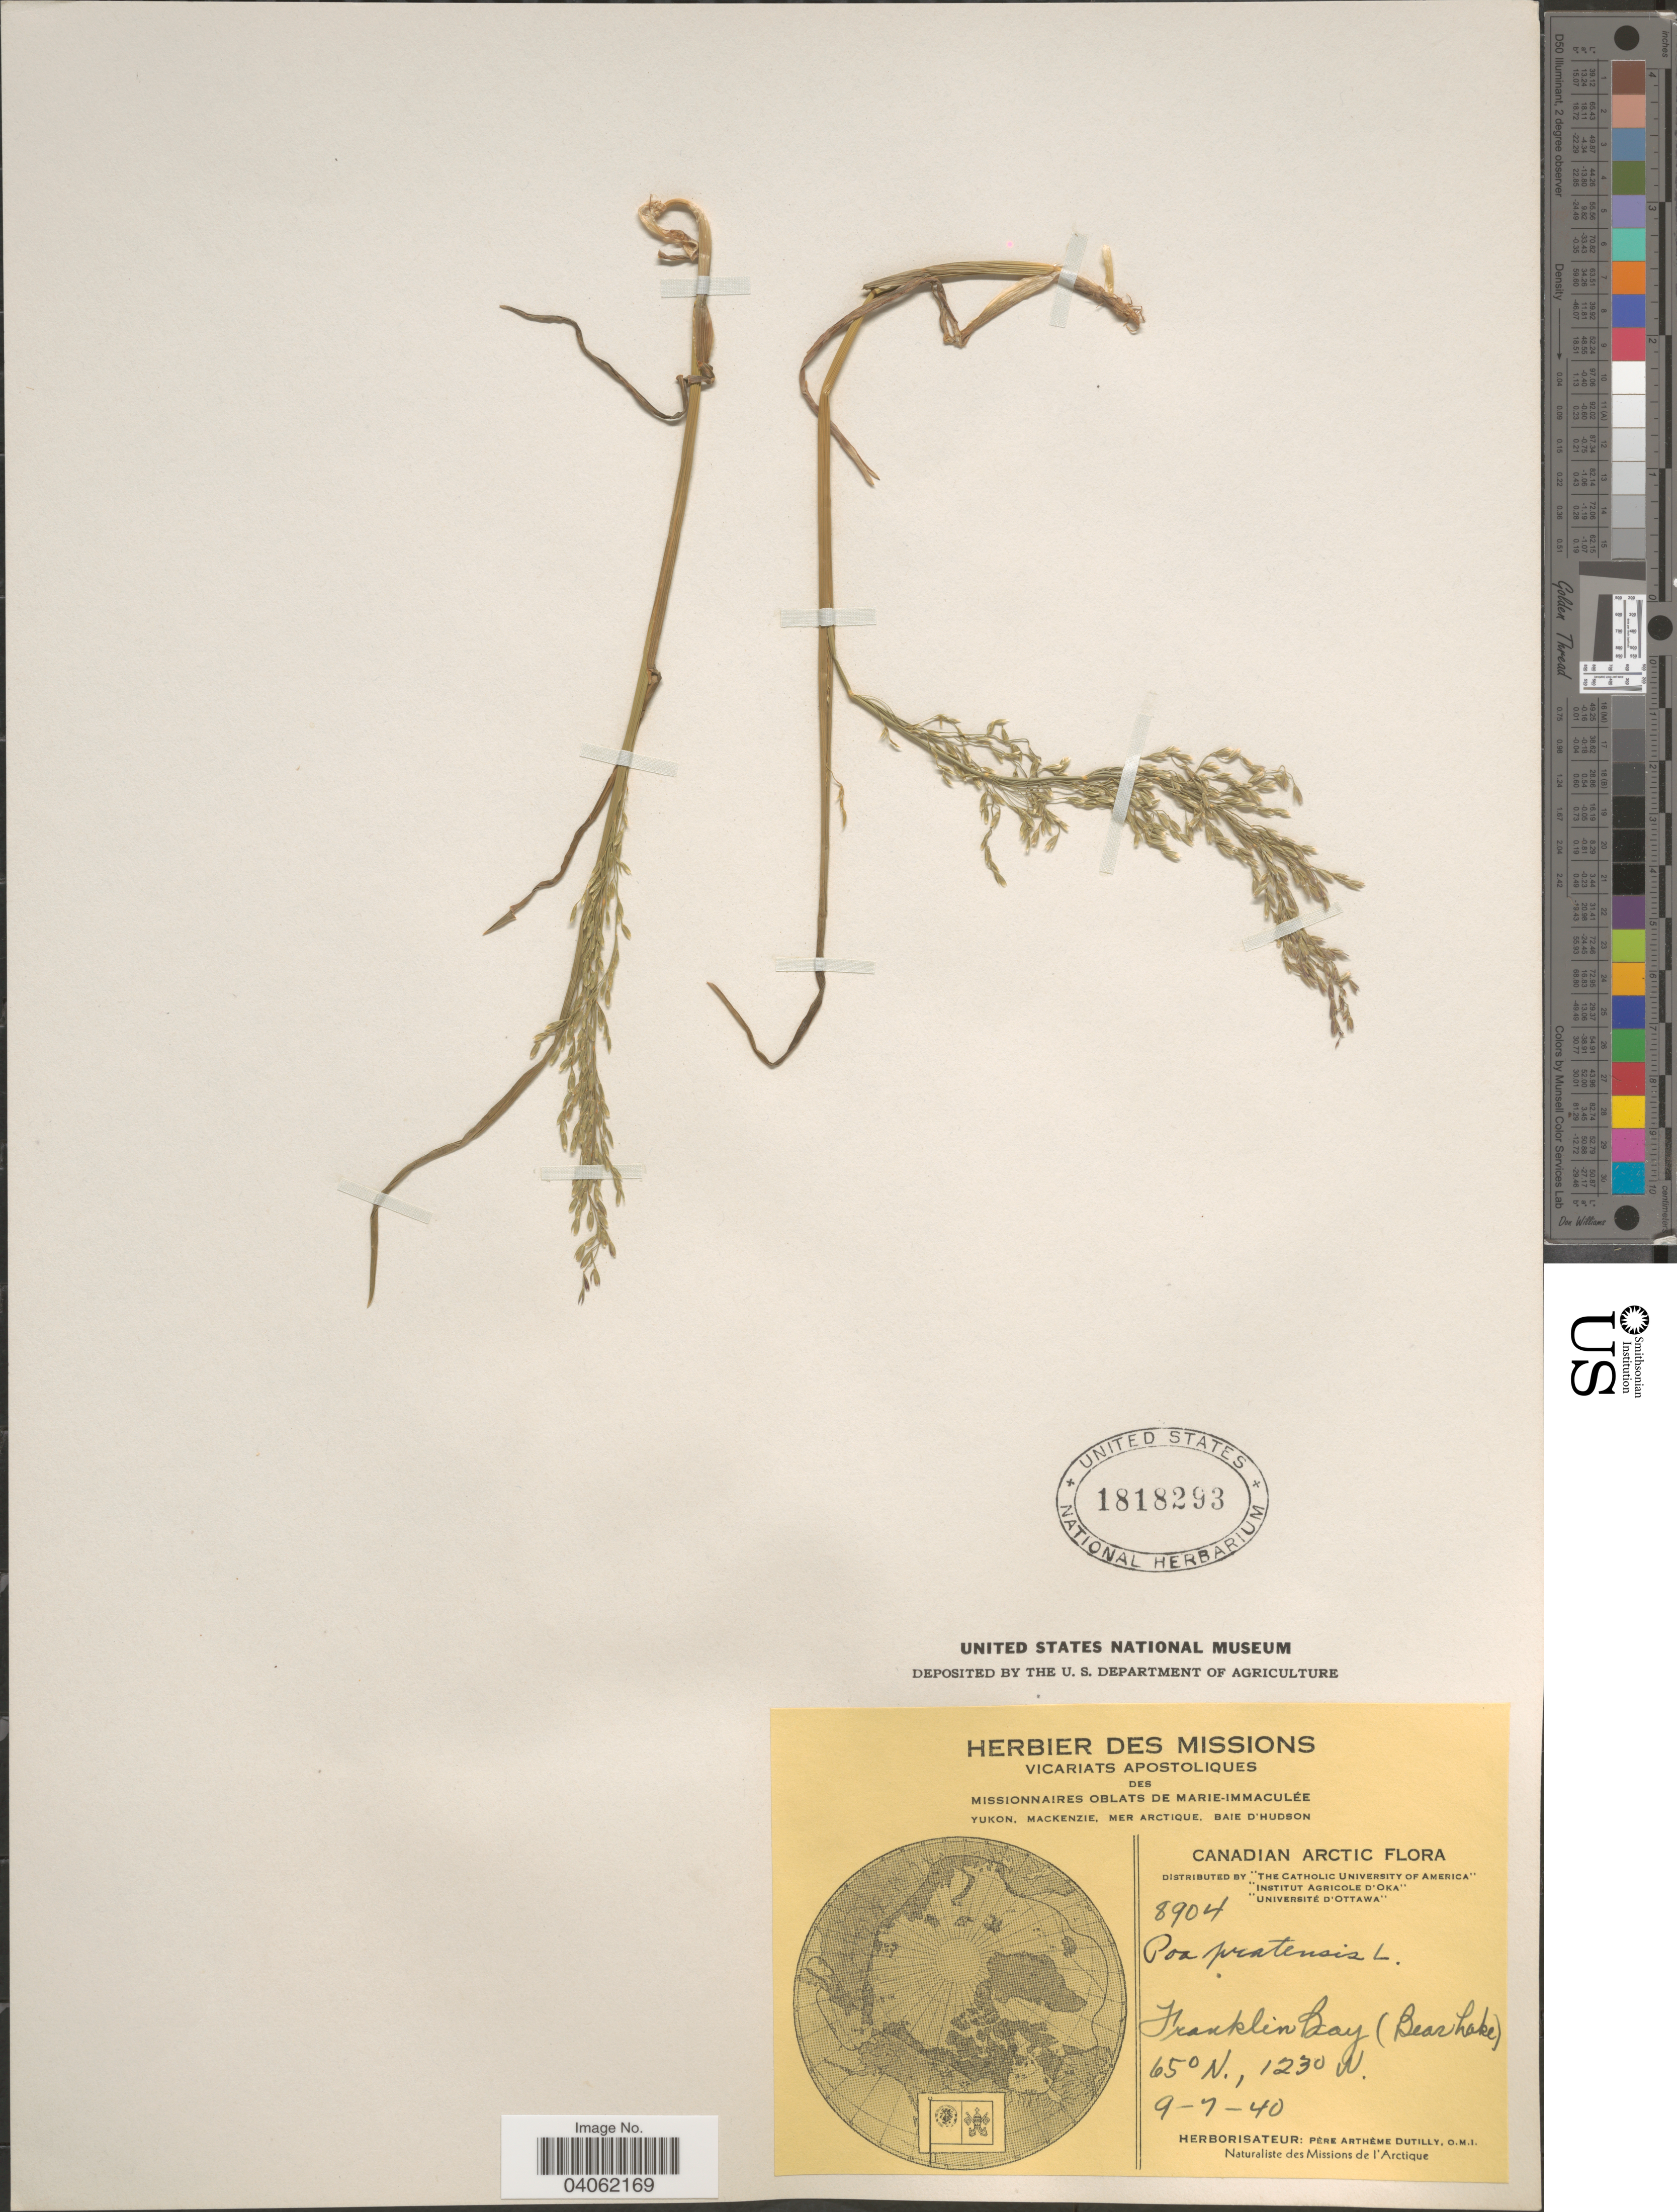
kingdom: Plantae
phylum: Tracheophyta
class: Liliopsida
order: Poales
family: Poaceae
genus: Poa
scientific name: Poa pratensis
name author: L.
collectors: P. Dutilly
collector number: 8904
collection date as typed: Transcribed d/m/y: 9/7/40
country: Canada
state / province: Northwest Territories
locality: Canadian Arctic. Franklin Bay (Bear Lake).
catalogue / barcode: US 1818293